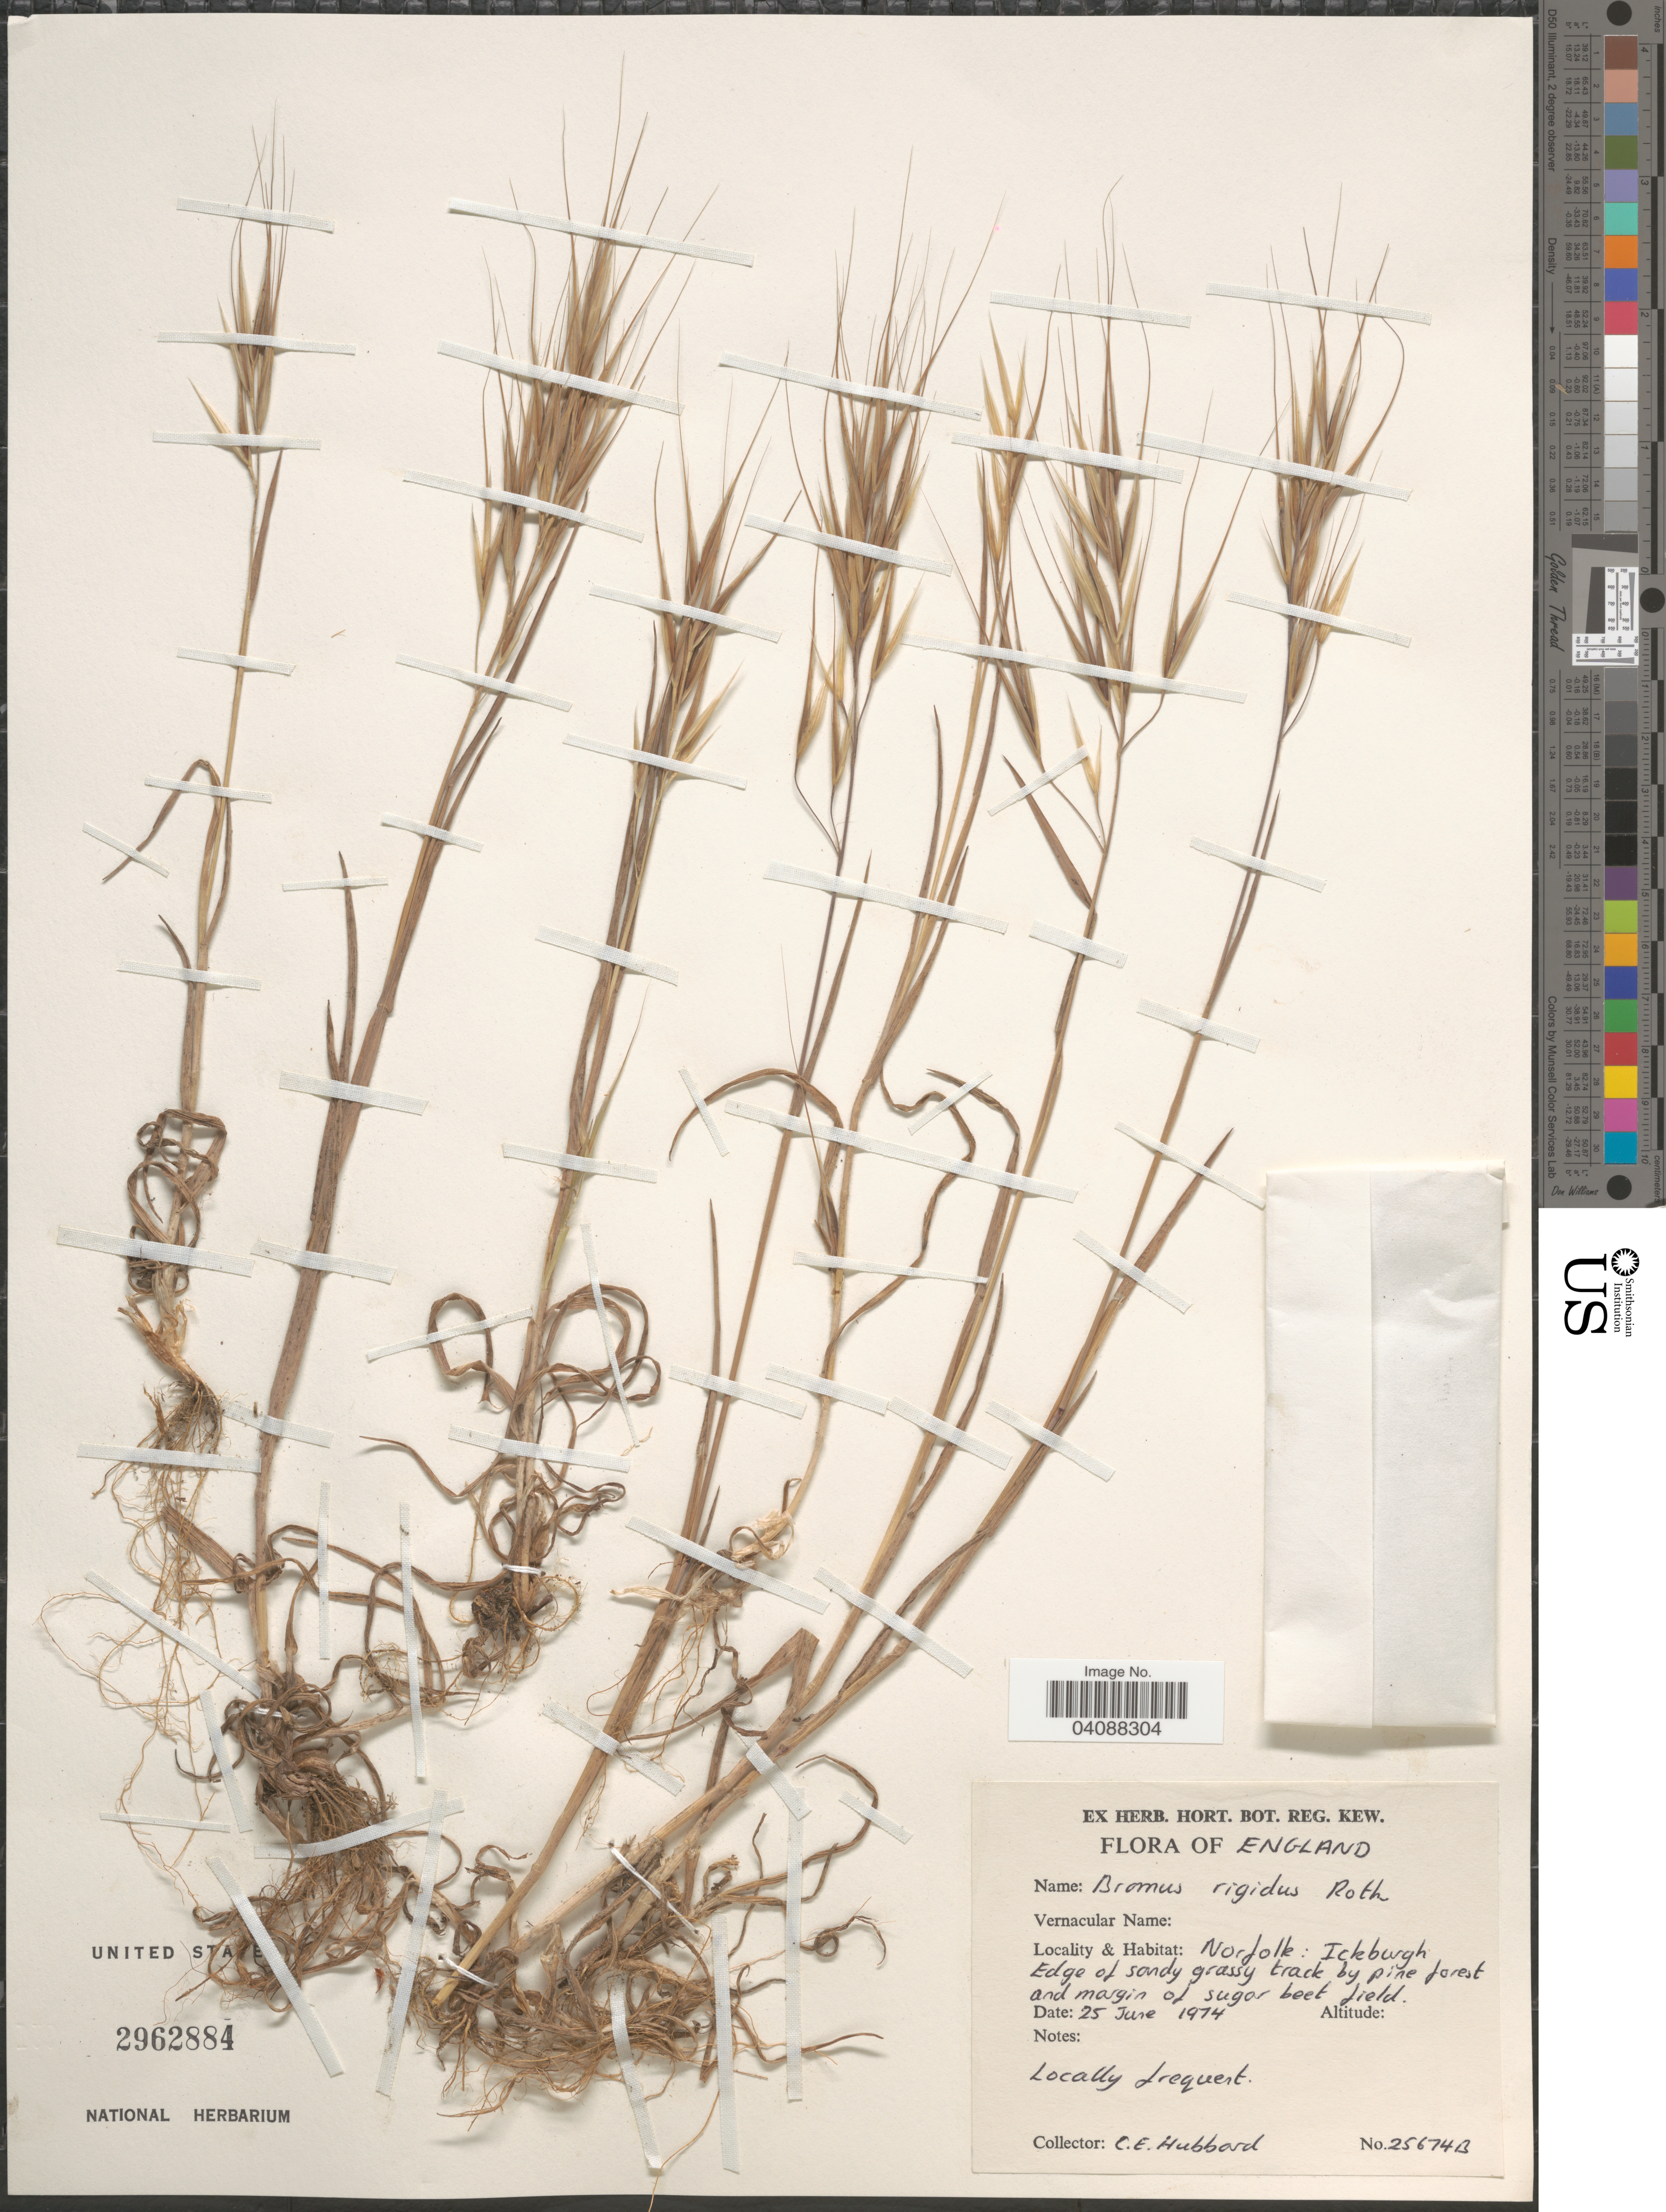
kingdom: Plantae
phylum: Tracheophyta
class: Liliopsida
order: Poales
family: Poaceae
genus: Bromus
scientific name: Bromus rigidus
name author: Roth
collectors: C. E. Hubbard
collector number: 25674B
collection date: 1974-06-25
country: United Kingdom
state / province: England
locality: Norfolk: Ickburgh.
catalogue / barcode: US 2962884